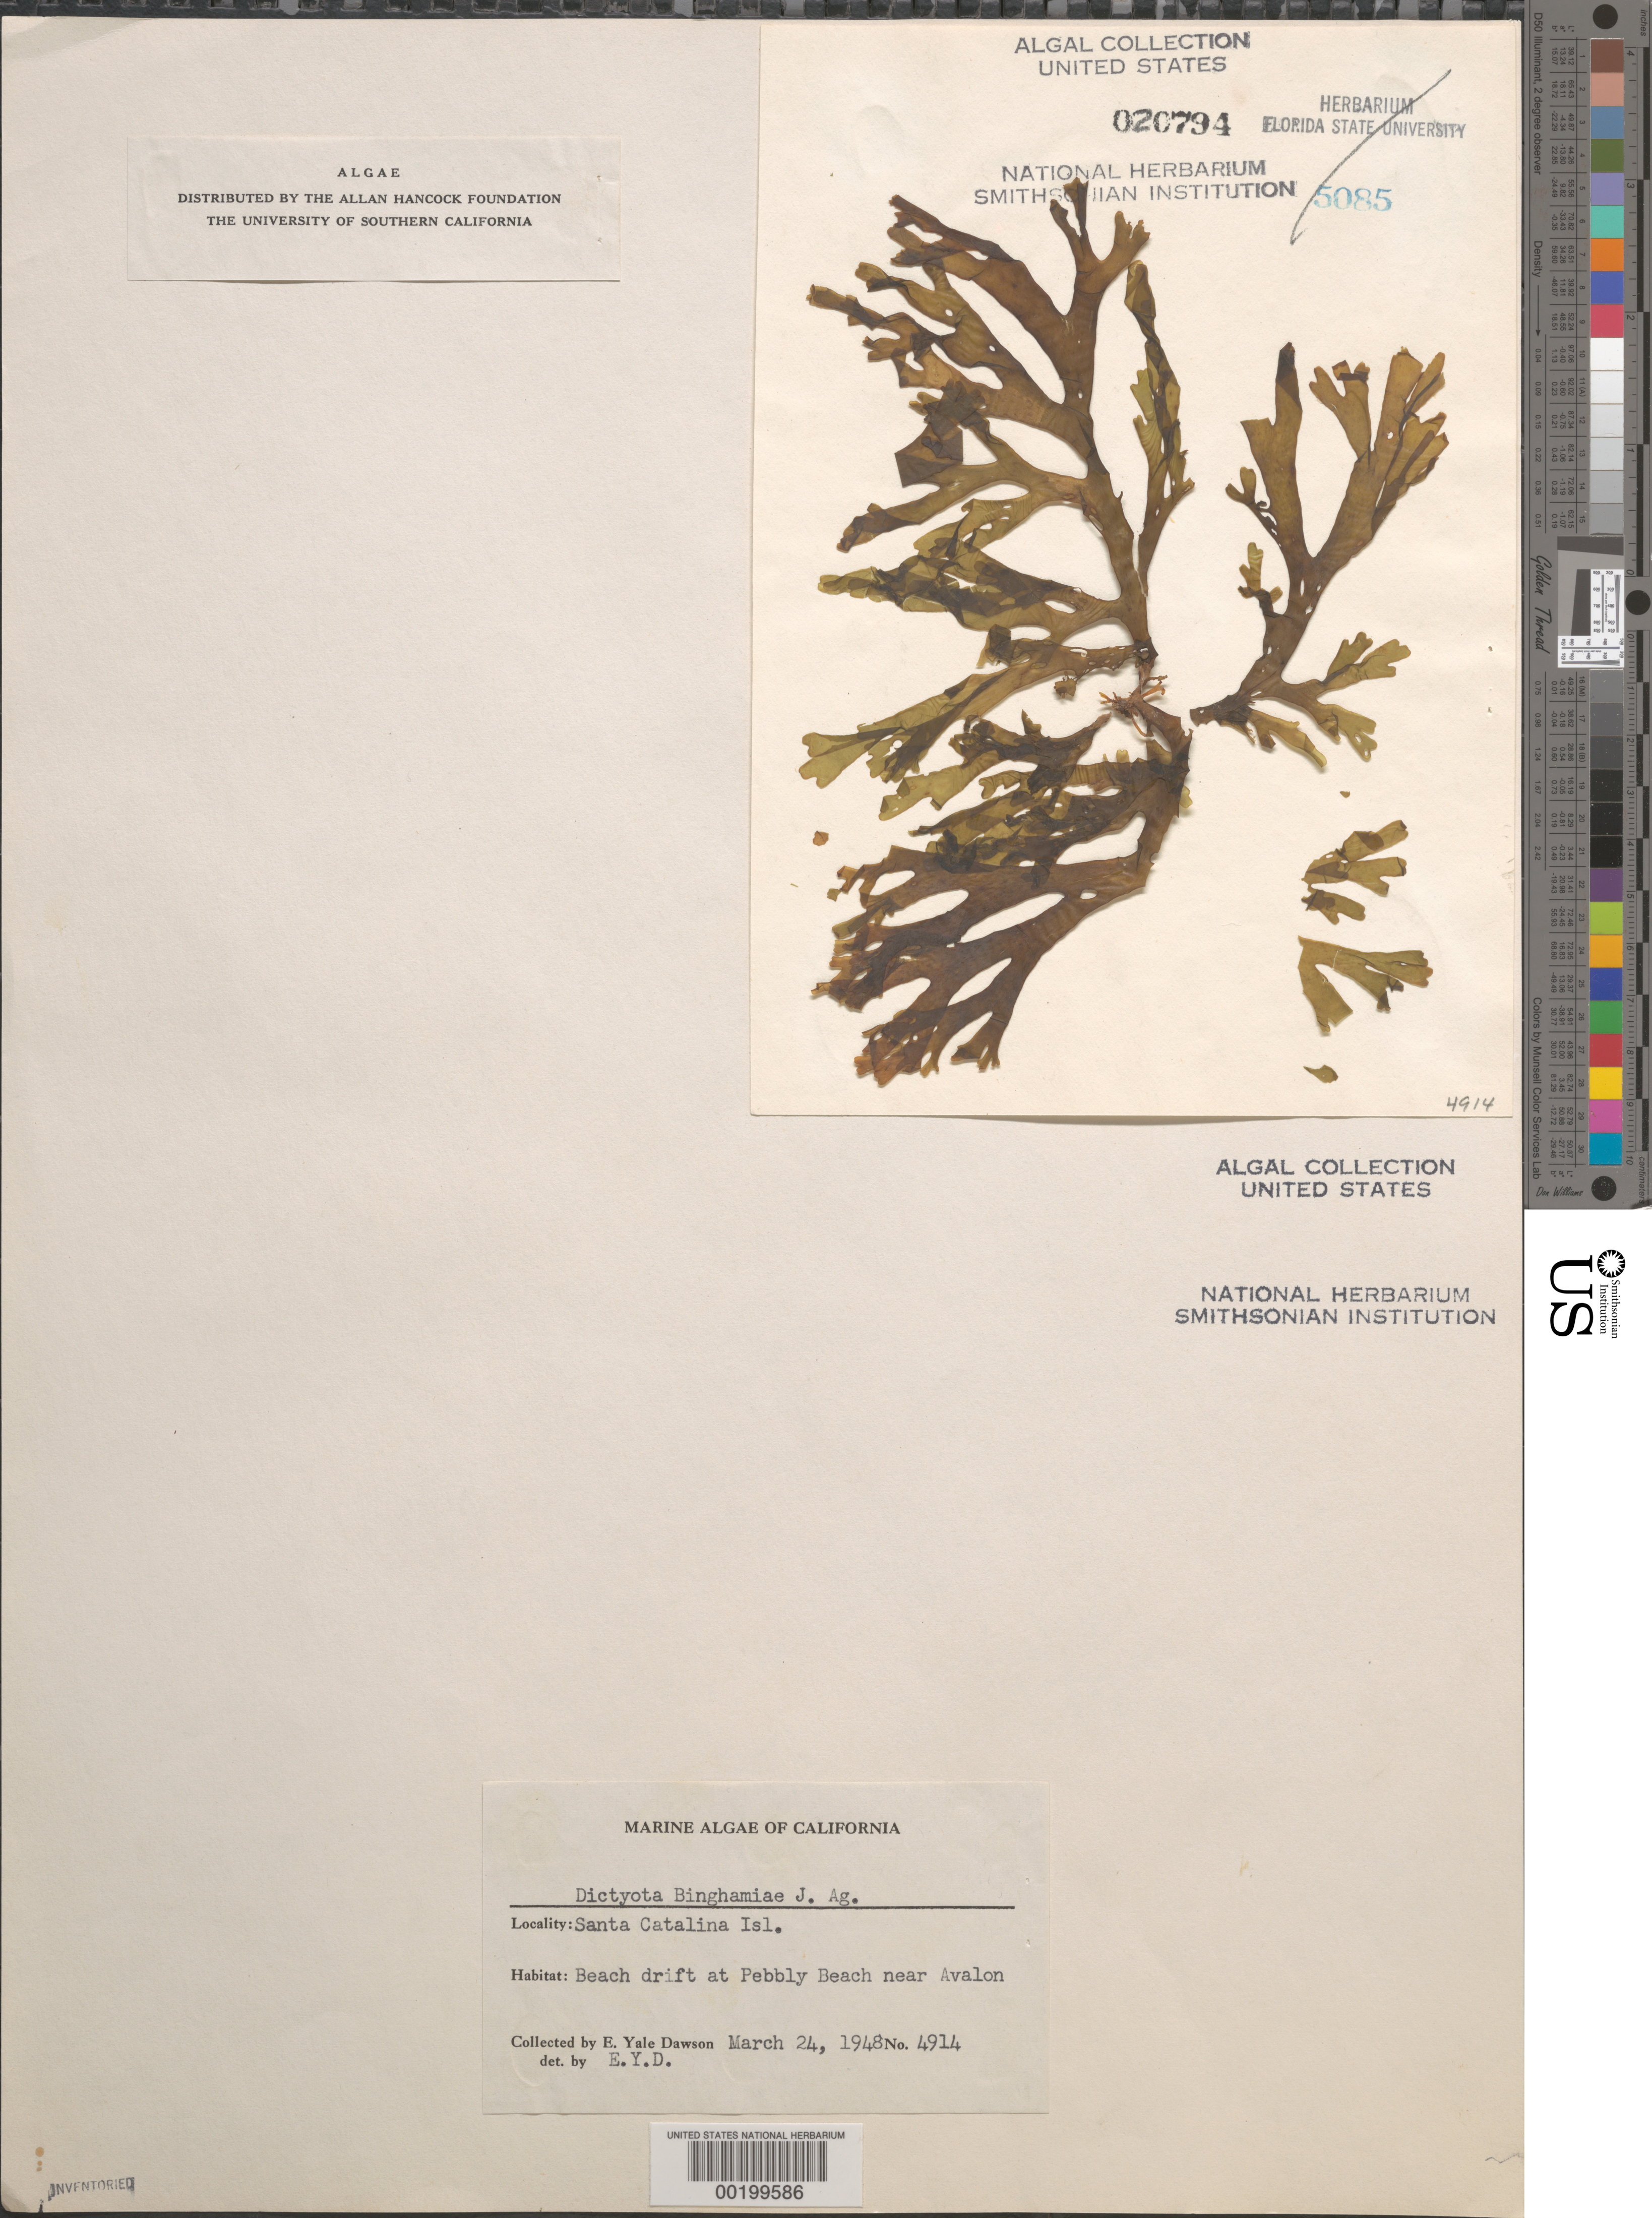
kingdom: Chromista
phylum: Ochrophyta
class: Phaeophyceae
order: Dictyotales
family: Dictyotaceae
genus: Dictyota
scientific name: Dictyota binghamiae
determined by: Dawson, E. Y.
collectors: E. Y. Dawson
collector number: EYD 4914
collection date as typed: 24 Mar 1948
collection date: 1948-03-24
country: United States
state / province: California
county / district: Los Angeles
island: Santa Catalina Island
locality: Pebbly Beach near Avalon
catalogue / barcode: US 20794